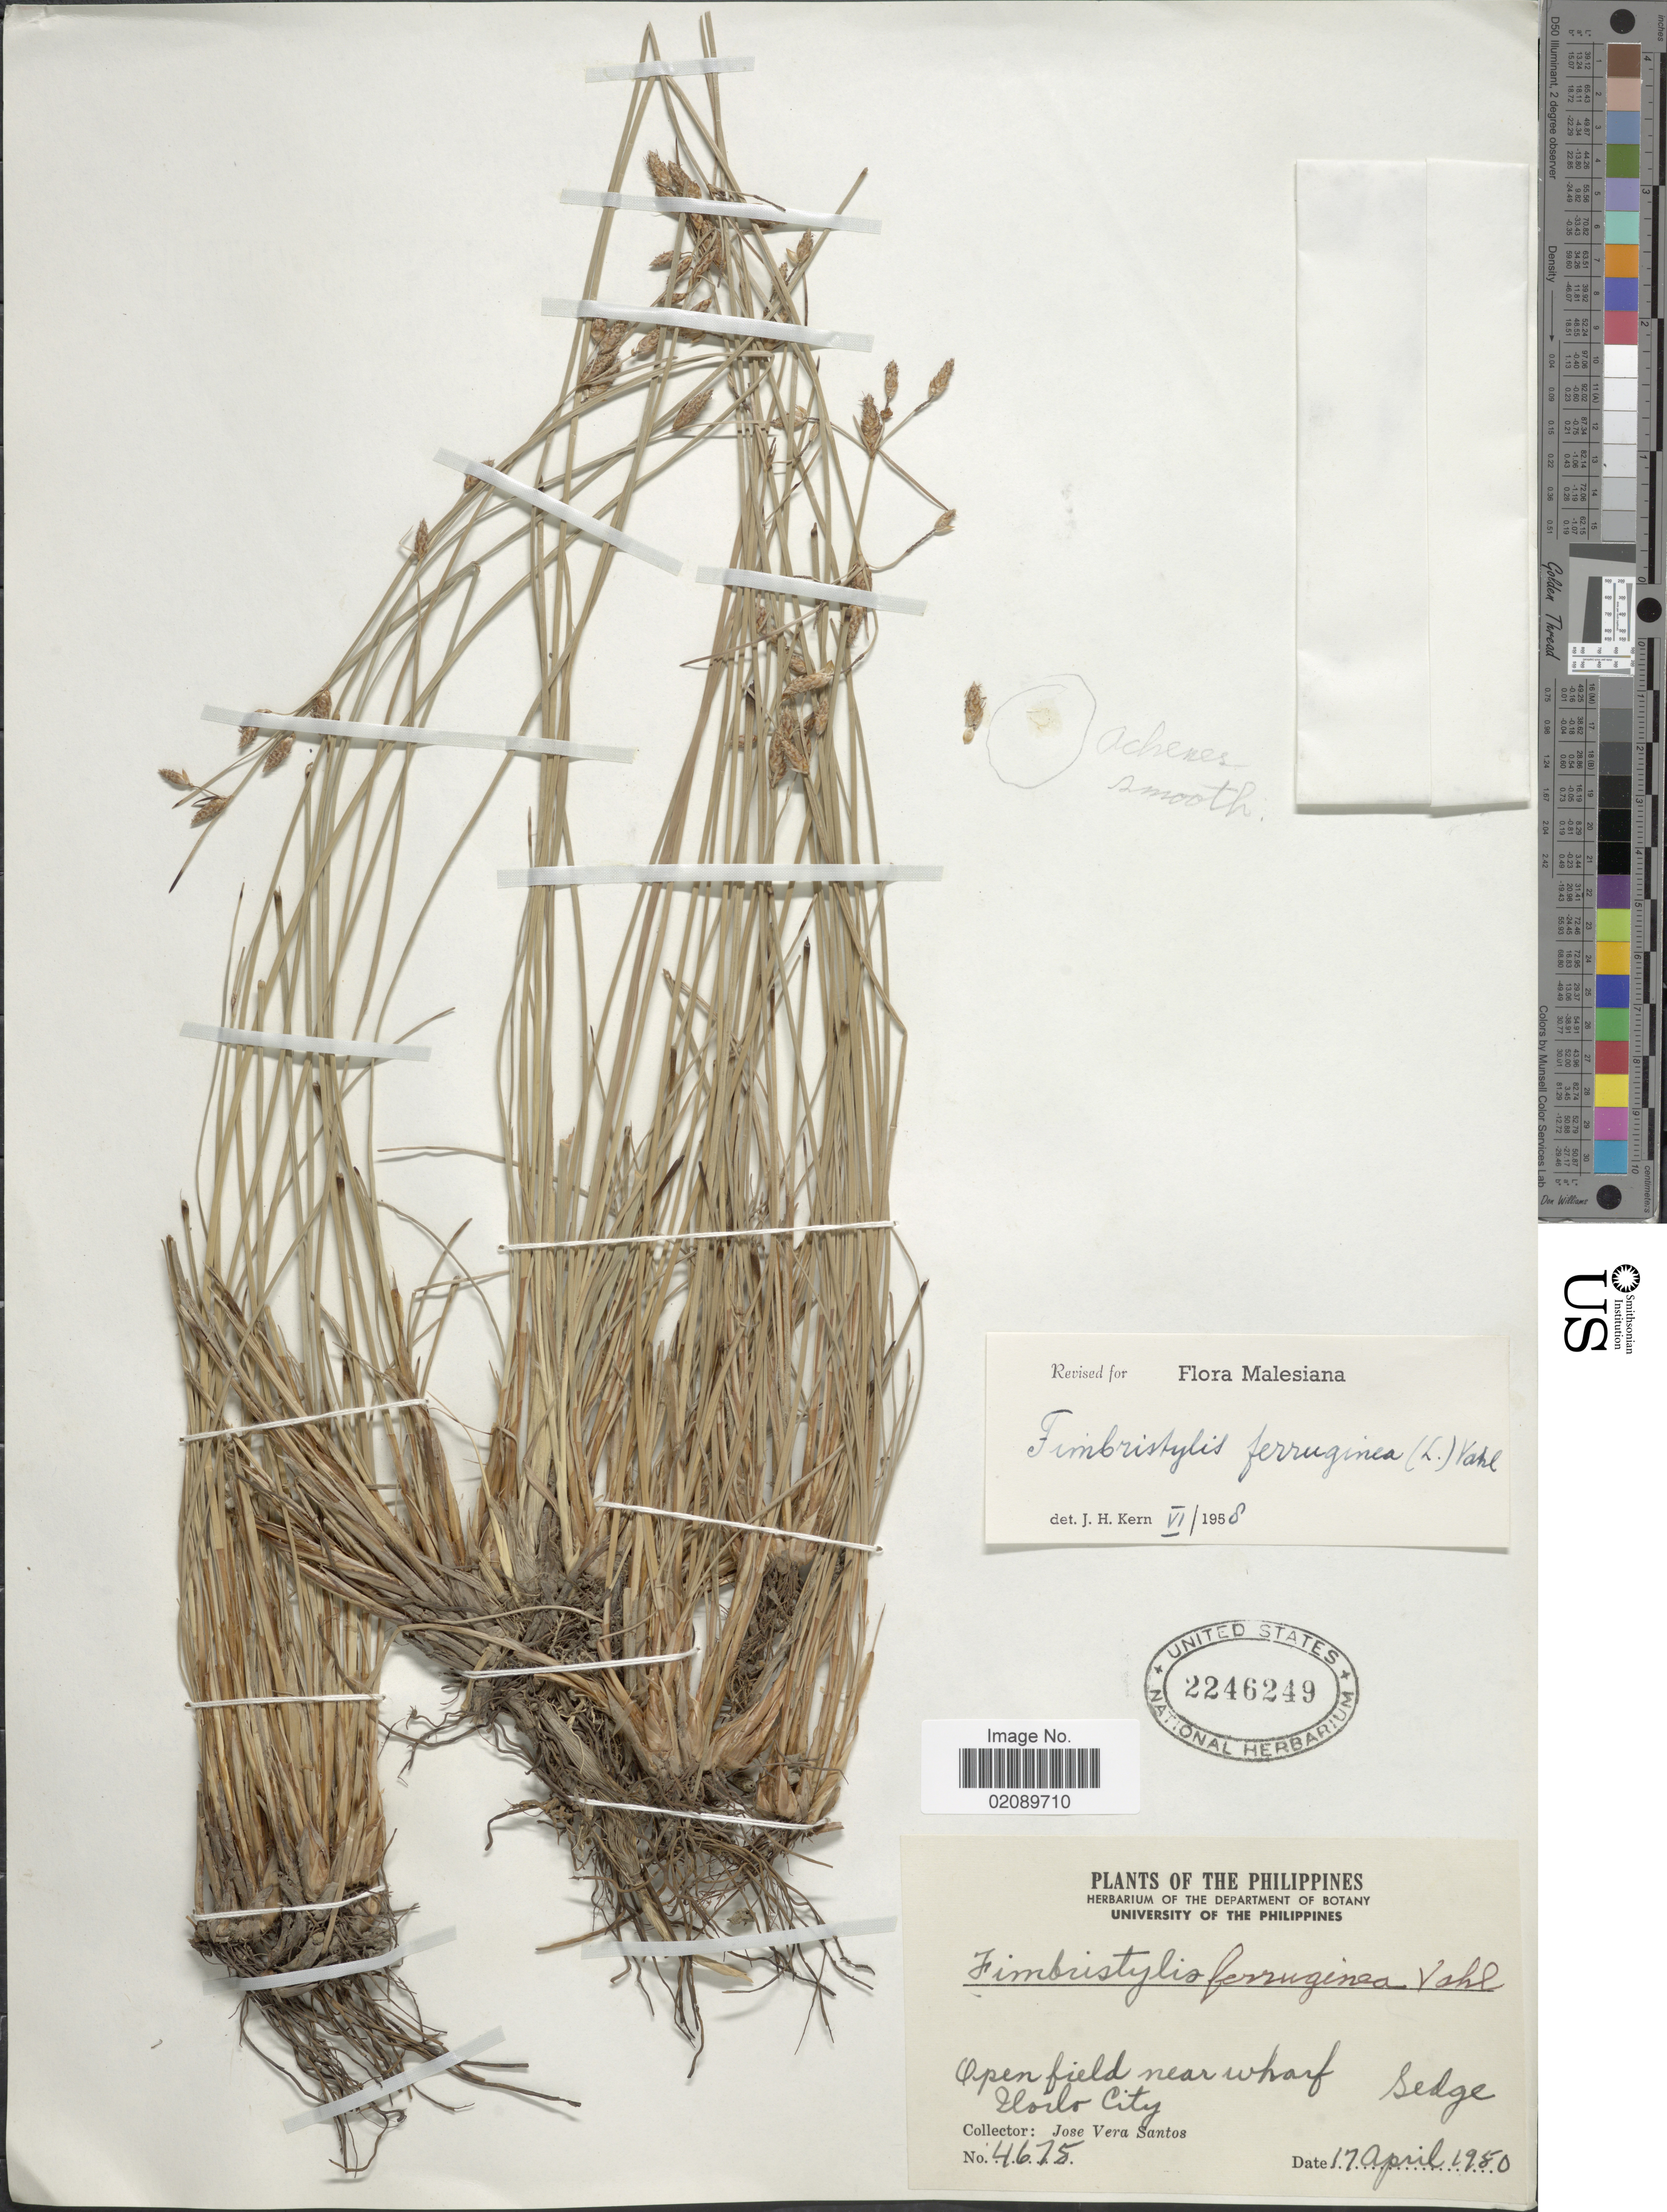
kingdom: Plantae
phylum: Tracheophyta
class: Liliopsida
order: Poales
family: Cyperaceae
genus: Fimbristylis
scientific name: Fimbristylis ferruginea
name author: (L.) Vahl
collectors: J. Santos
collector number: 4675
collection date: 1950-04-17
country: Philippines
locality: Iloilo City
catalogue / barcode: US 2246249